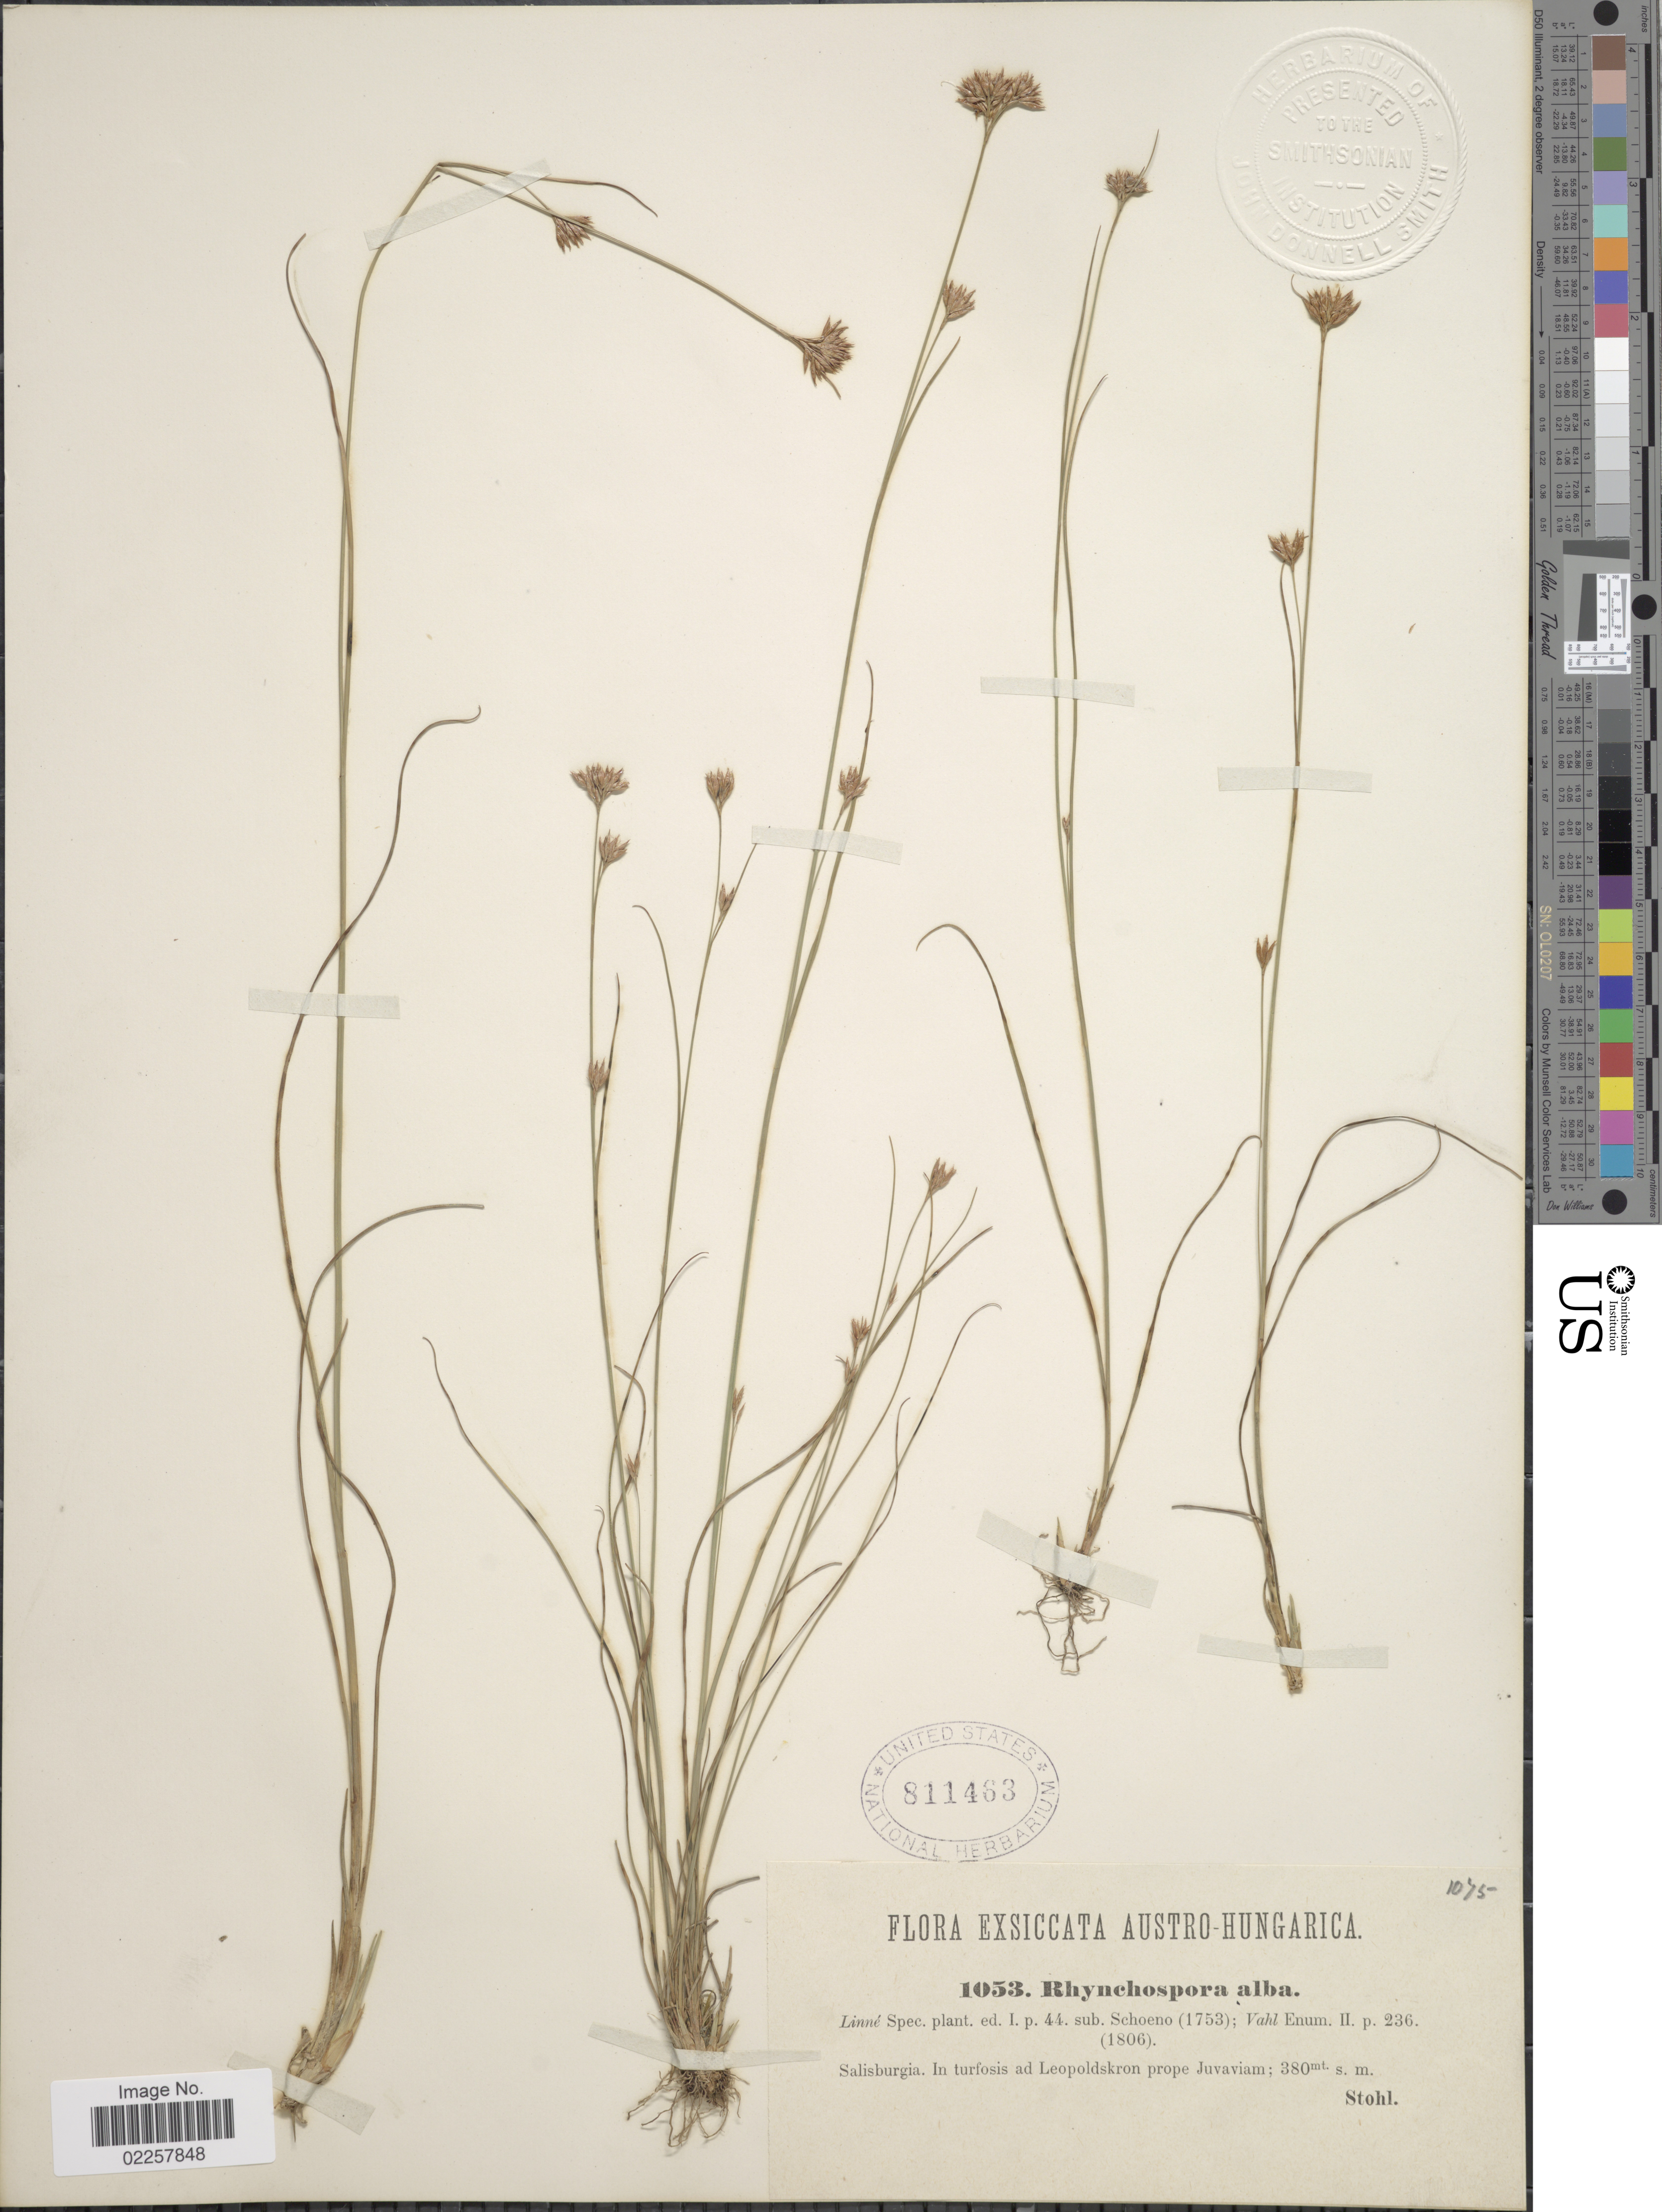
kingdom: Plantae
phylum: Tracheophyta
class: Liliopsida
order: Poales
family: Cyperaceae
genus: Rhynchospora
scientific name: Rhynchospora alba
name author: (L.) Vahl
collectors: Stohl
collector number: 1053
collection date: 1806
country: Austria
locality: Austro-Hungarica, Salisburgia, In turfosis ad Leopoldskron prope Juvaviam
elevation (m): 380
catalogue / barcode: US 811463